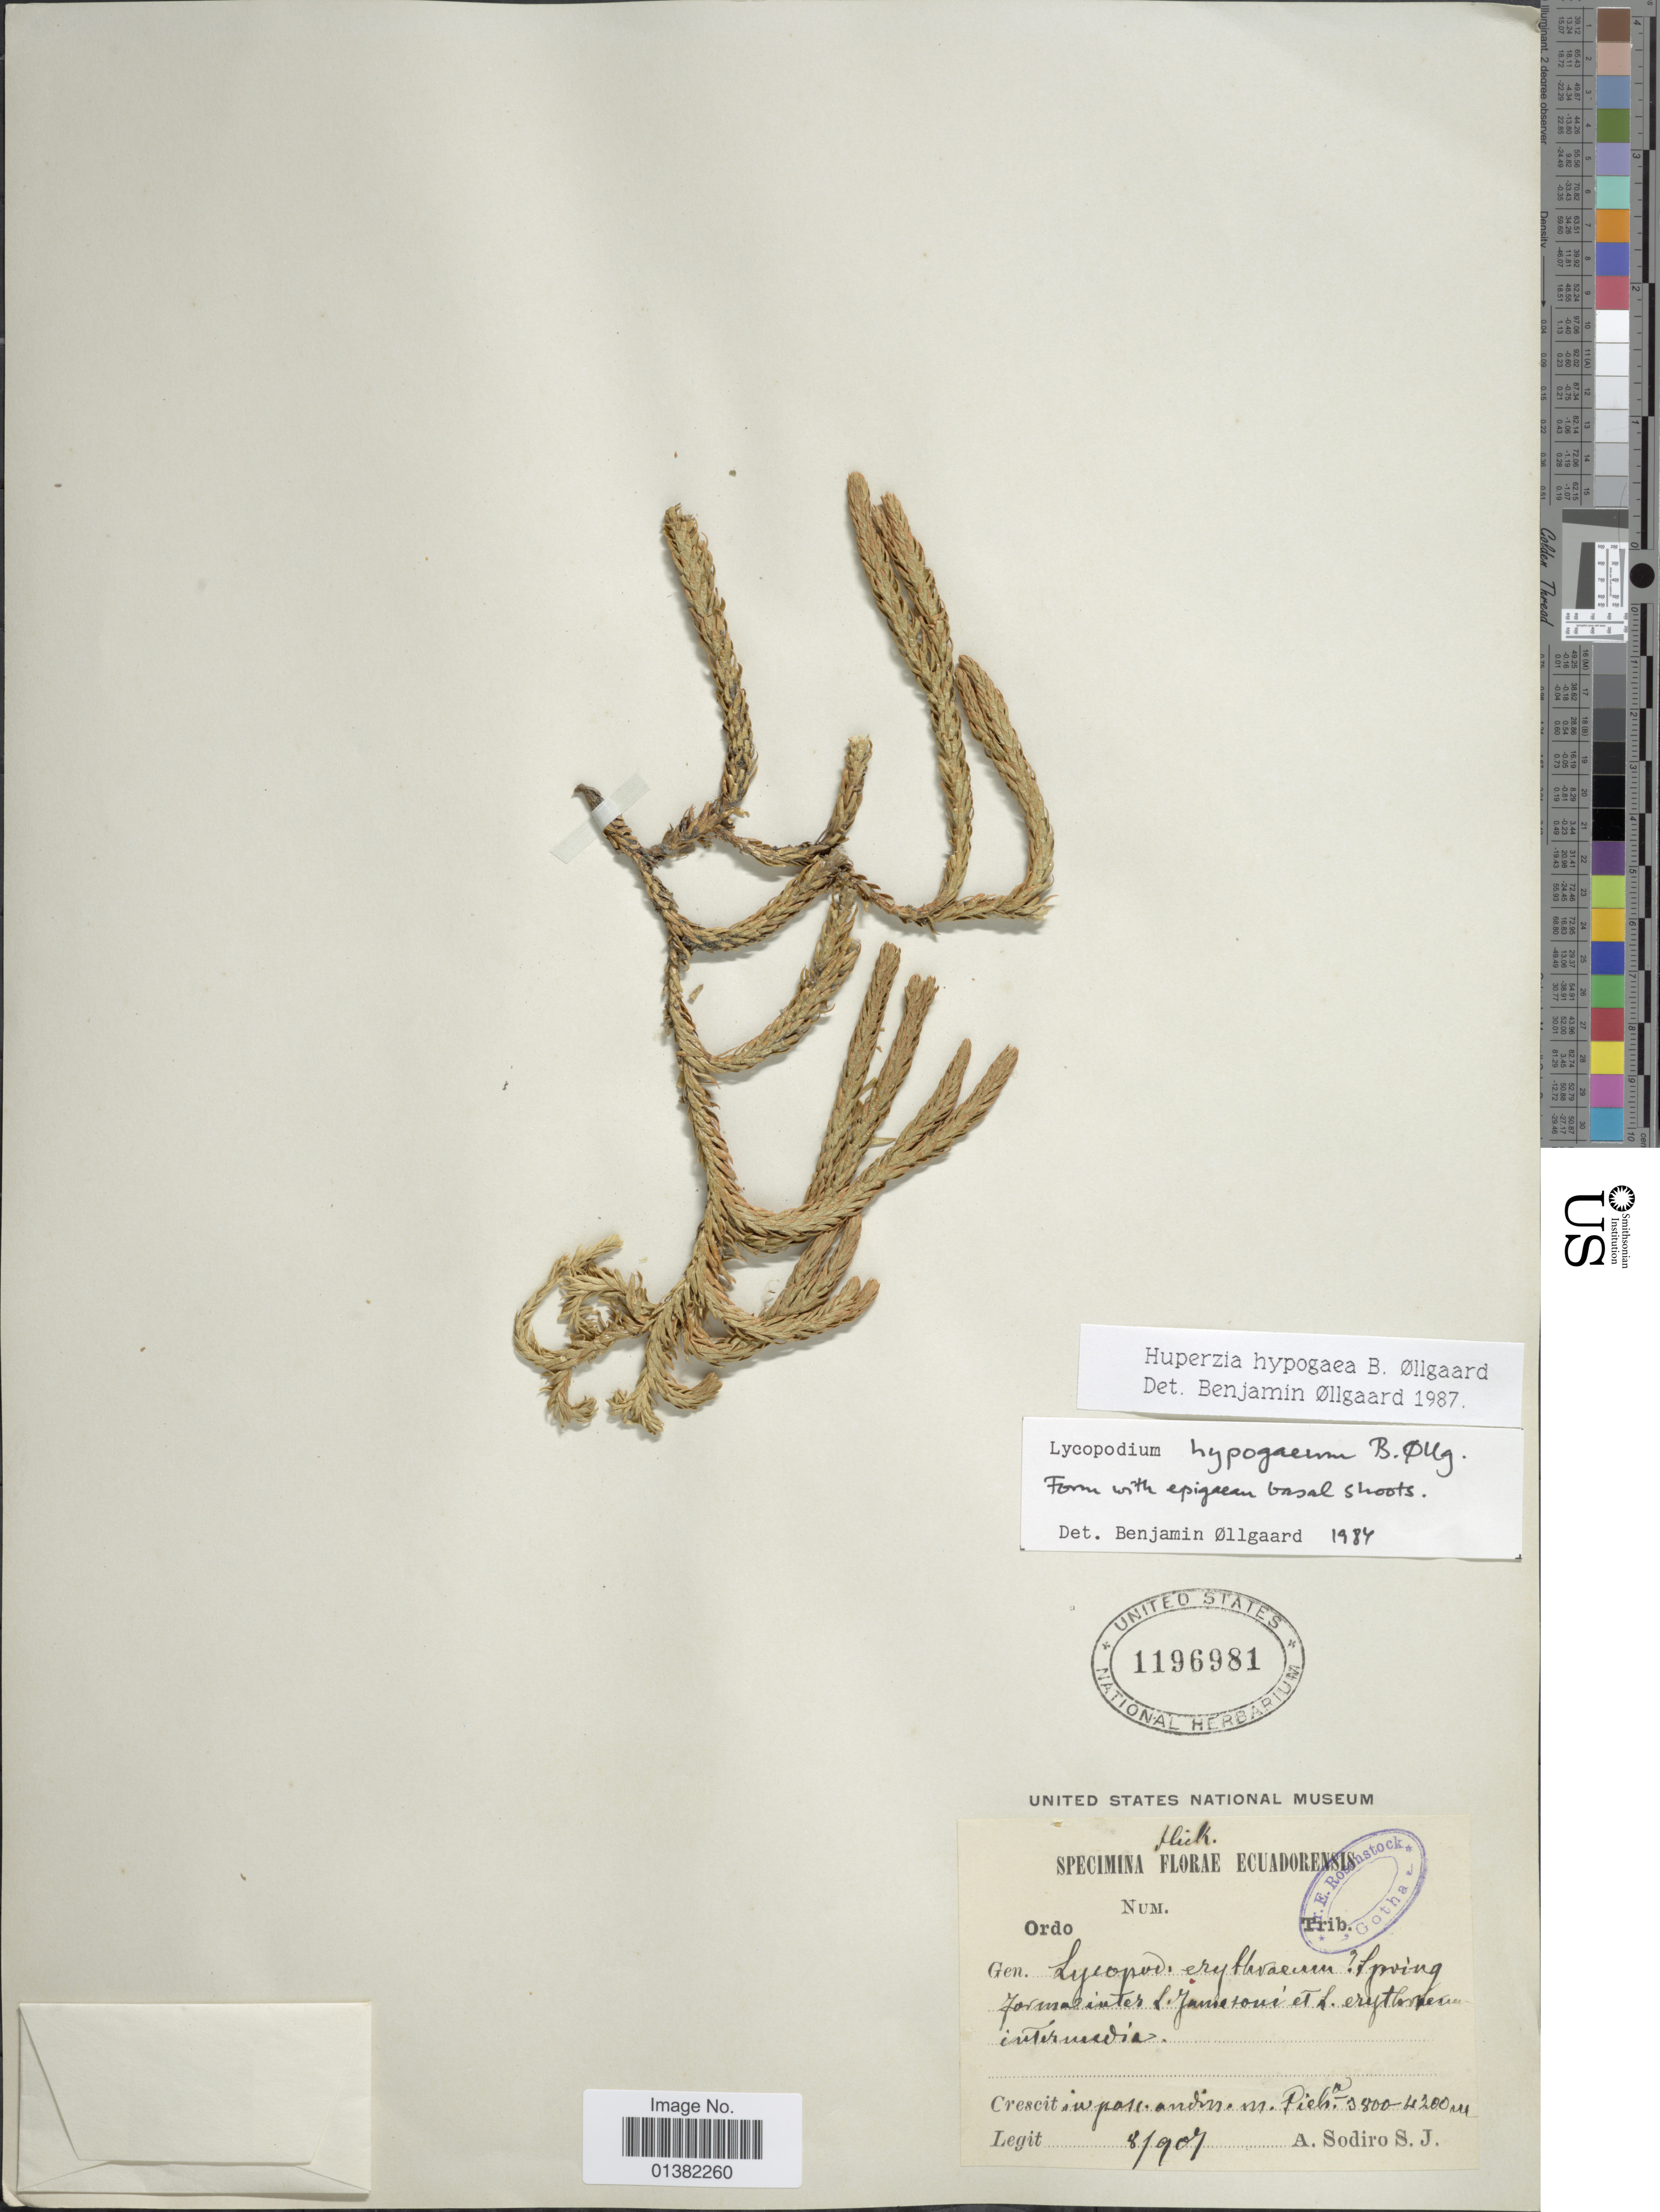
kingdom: Plantae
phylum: Tracheophyta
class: Lycopodiopsida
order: Lycopodiales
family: Lycopodiaceae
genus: Phlegmariurus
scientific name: Phlegmariurus hypogaeus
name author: (B. Øllg.) B. Øllg.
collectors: A. Sodiro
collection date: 1907-08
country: Ecuador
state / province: Pichincha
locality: In pasc. andin. m. Picha.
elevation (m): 3800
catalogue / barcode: US 1196981